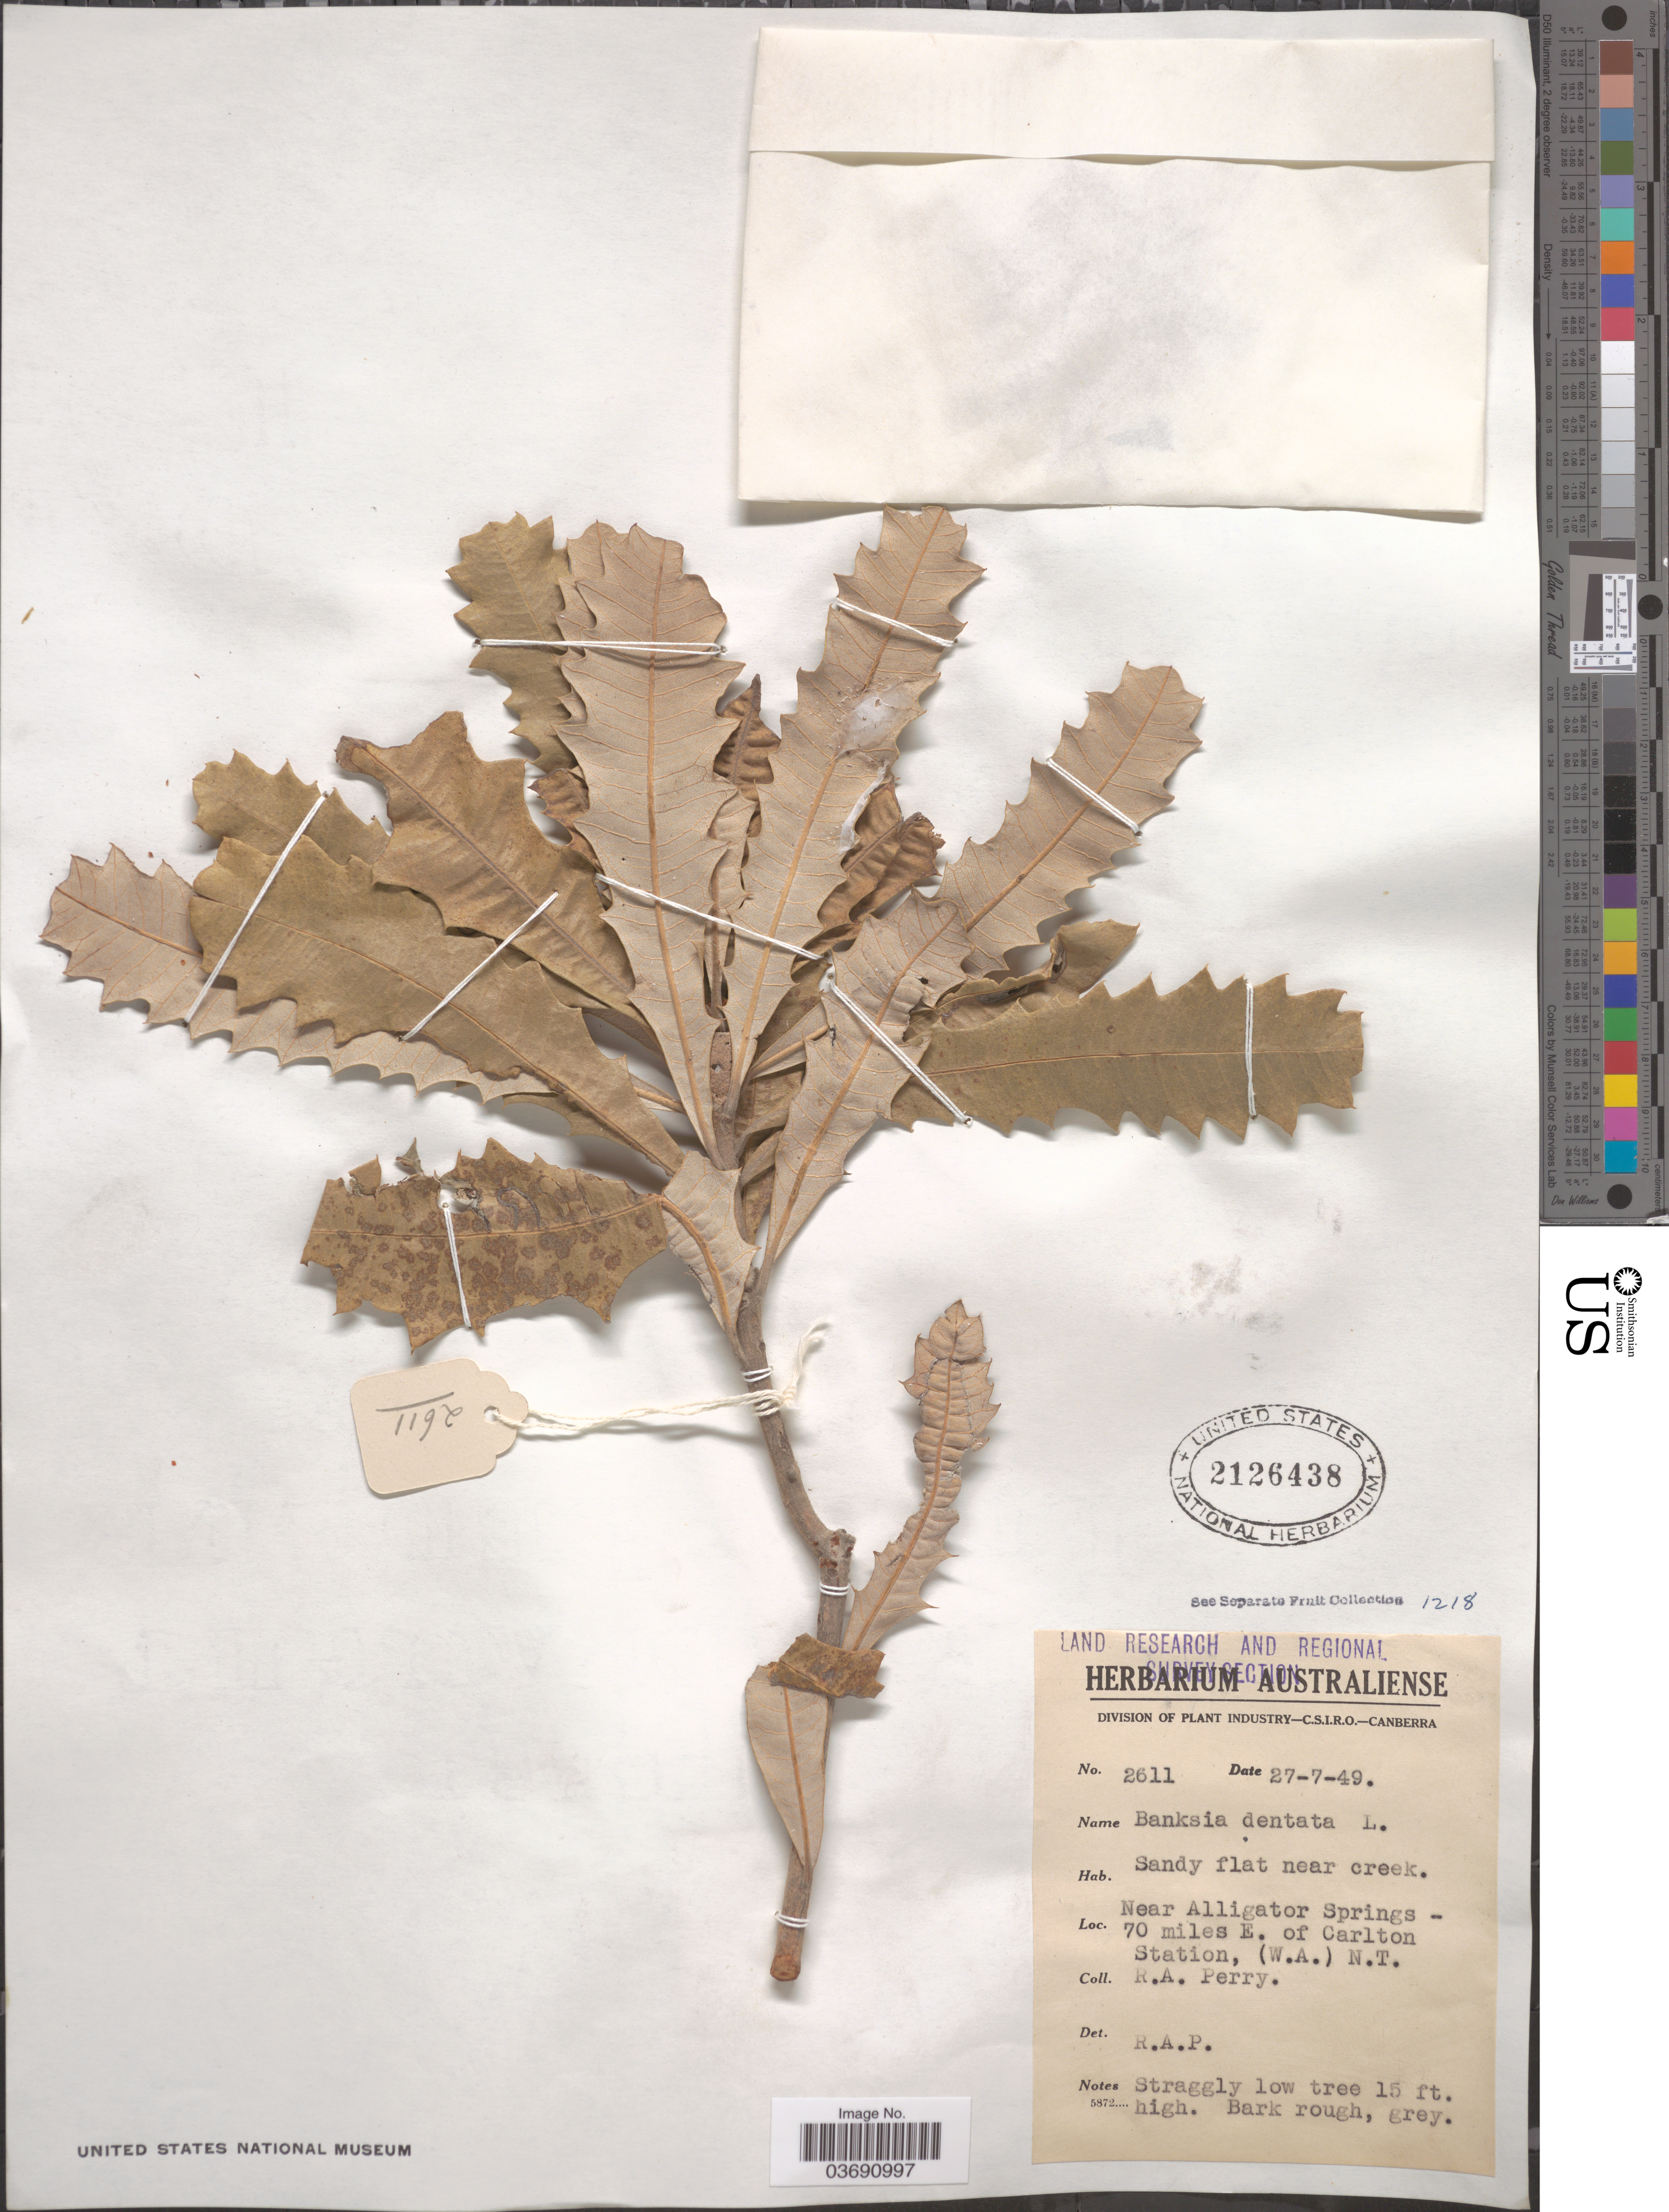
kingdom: Plantae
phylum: Tracheophyta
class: Magnoliopsida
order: Proteales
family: Proteaceae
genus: Banksia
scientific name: Banksia dentata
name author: L. f.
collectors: Perry, R. A.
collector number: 2611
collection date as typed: Transcribed d/m/y: 27/7/49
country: Australia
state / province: Northern Territory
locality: Near Alligator Springs - 70 miles E. of Carlton Station, (W.A.).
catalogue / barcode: US 2126438